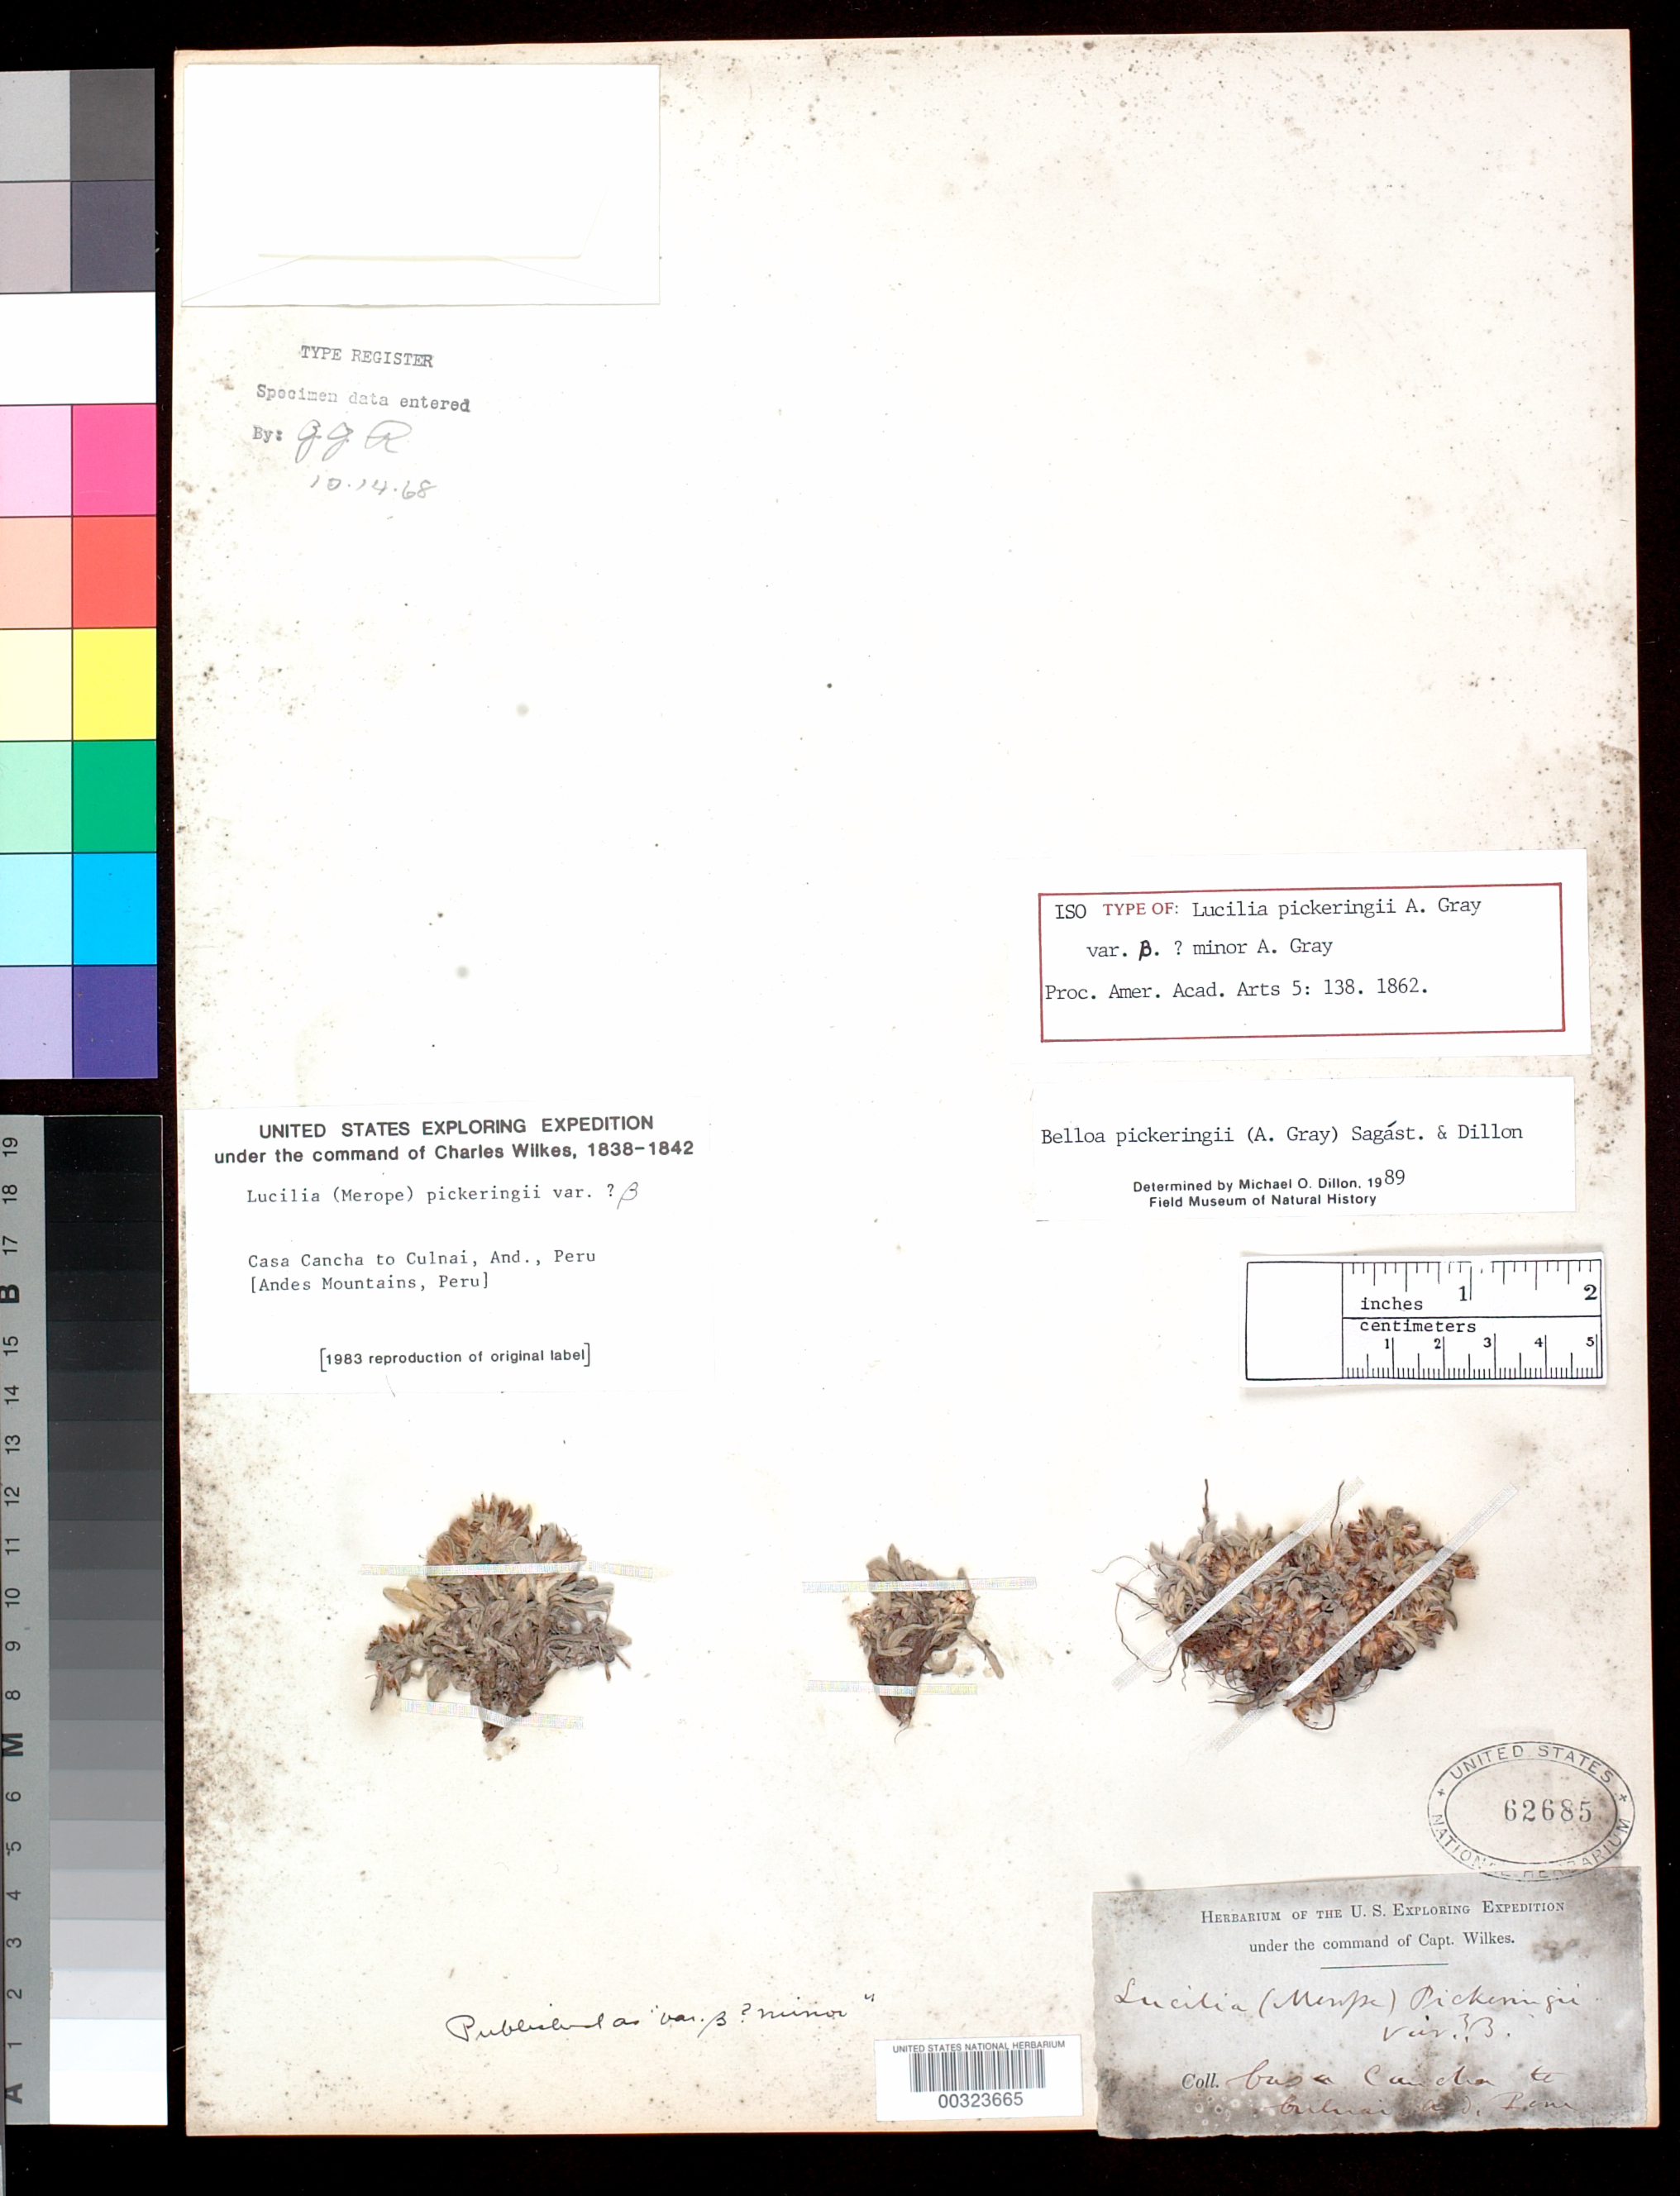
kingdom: Plantae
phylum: Tracheophyta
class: Magnoliopsida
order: Asterales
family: Asteraceae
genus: Lucilia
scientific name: Lucilia pickeringii var. minor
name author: A. Gray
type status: Isotype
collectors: Wilkes Explor. Exped.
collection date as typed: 1838 to -- --- 1842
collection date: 1838/1842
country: Peru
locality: Casa Cancha to Culnai, Andes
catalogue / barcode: US 62685